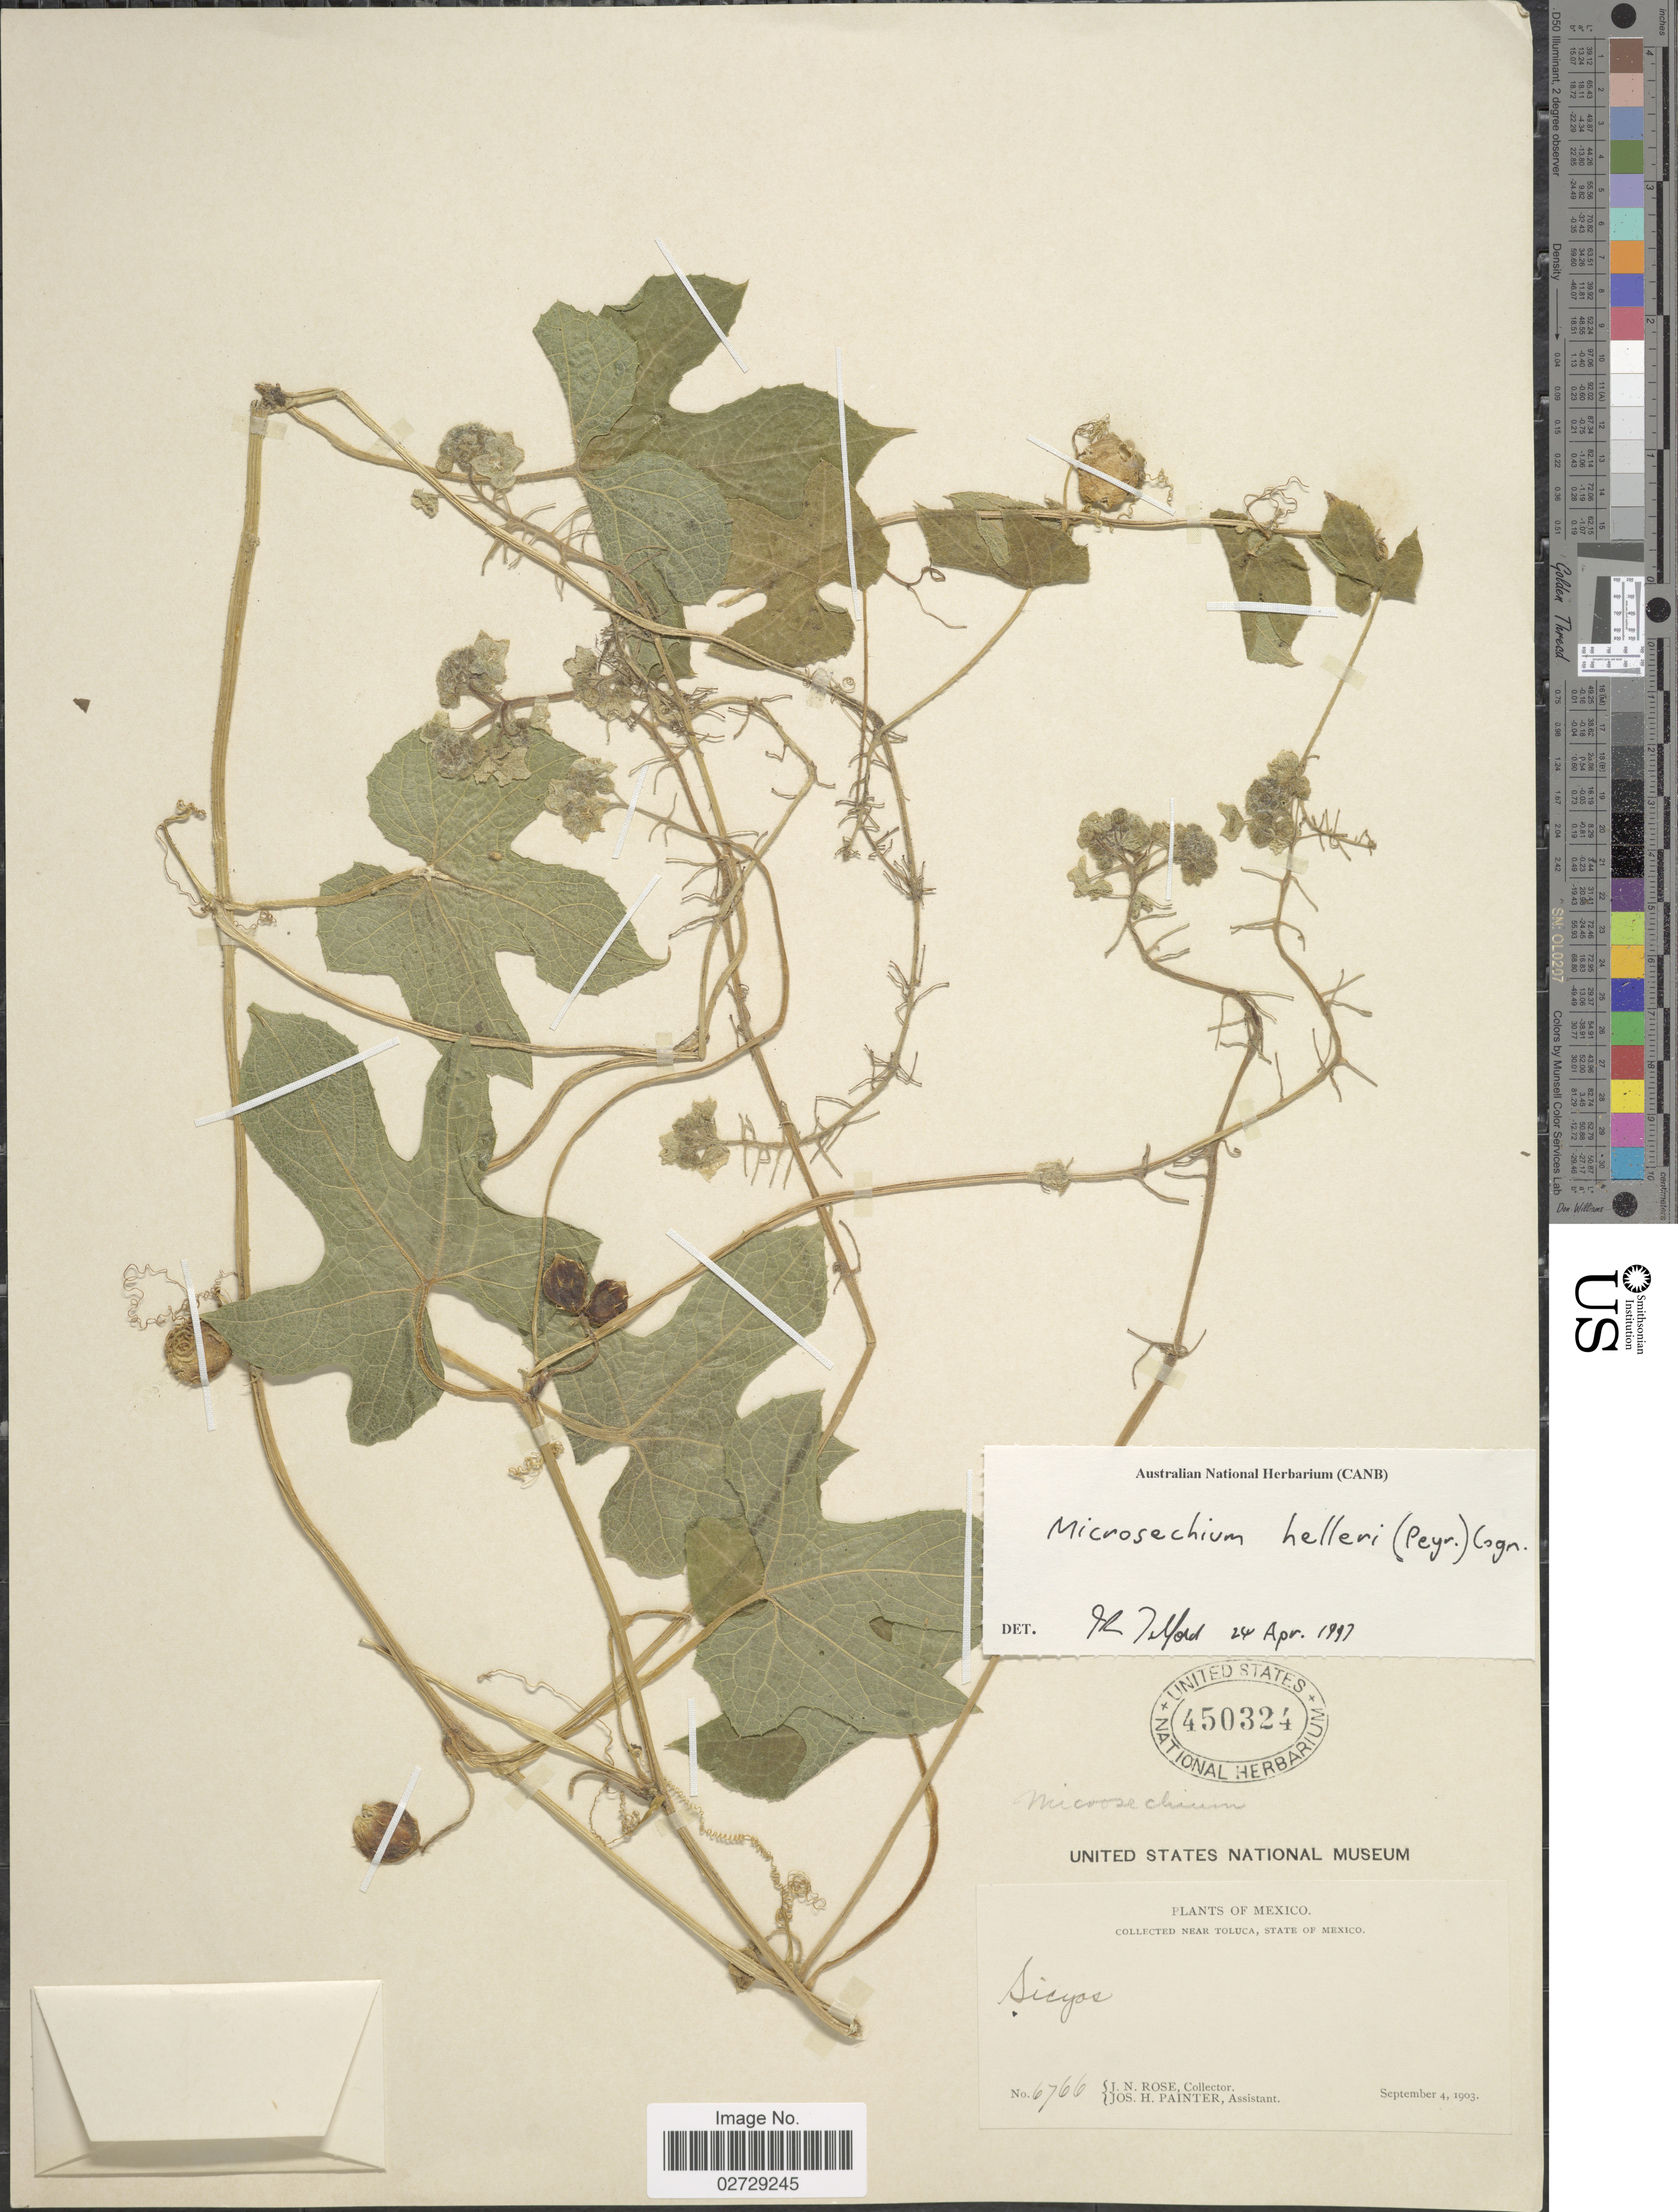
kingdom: Plantae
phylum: Tracheophyta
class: Magnoliopsida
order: Cucurbitales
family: Cucurbitaceae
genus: Microsechium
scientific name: Microsechium helleri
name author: (Peyr.) Cogn.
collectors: J. N. Rose & J. H. Painter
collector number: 6766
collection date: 1903-09-04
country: Mexico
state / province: México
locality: Near Toluca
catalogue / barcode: US 450324